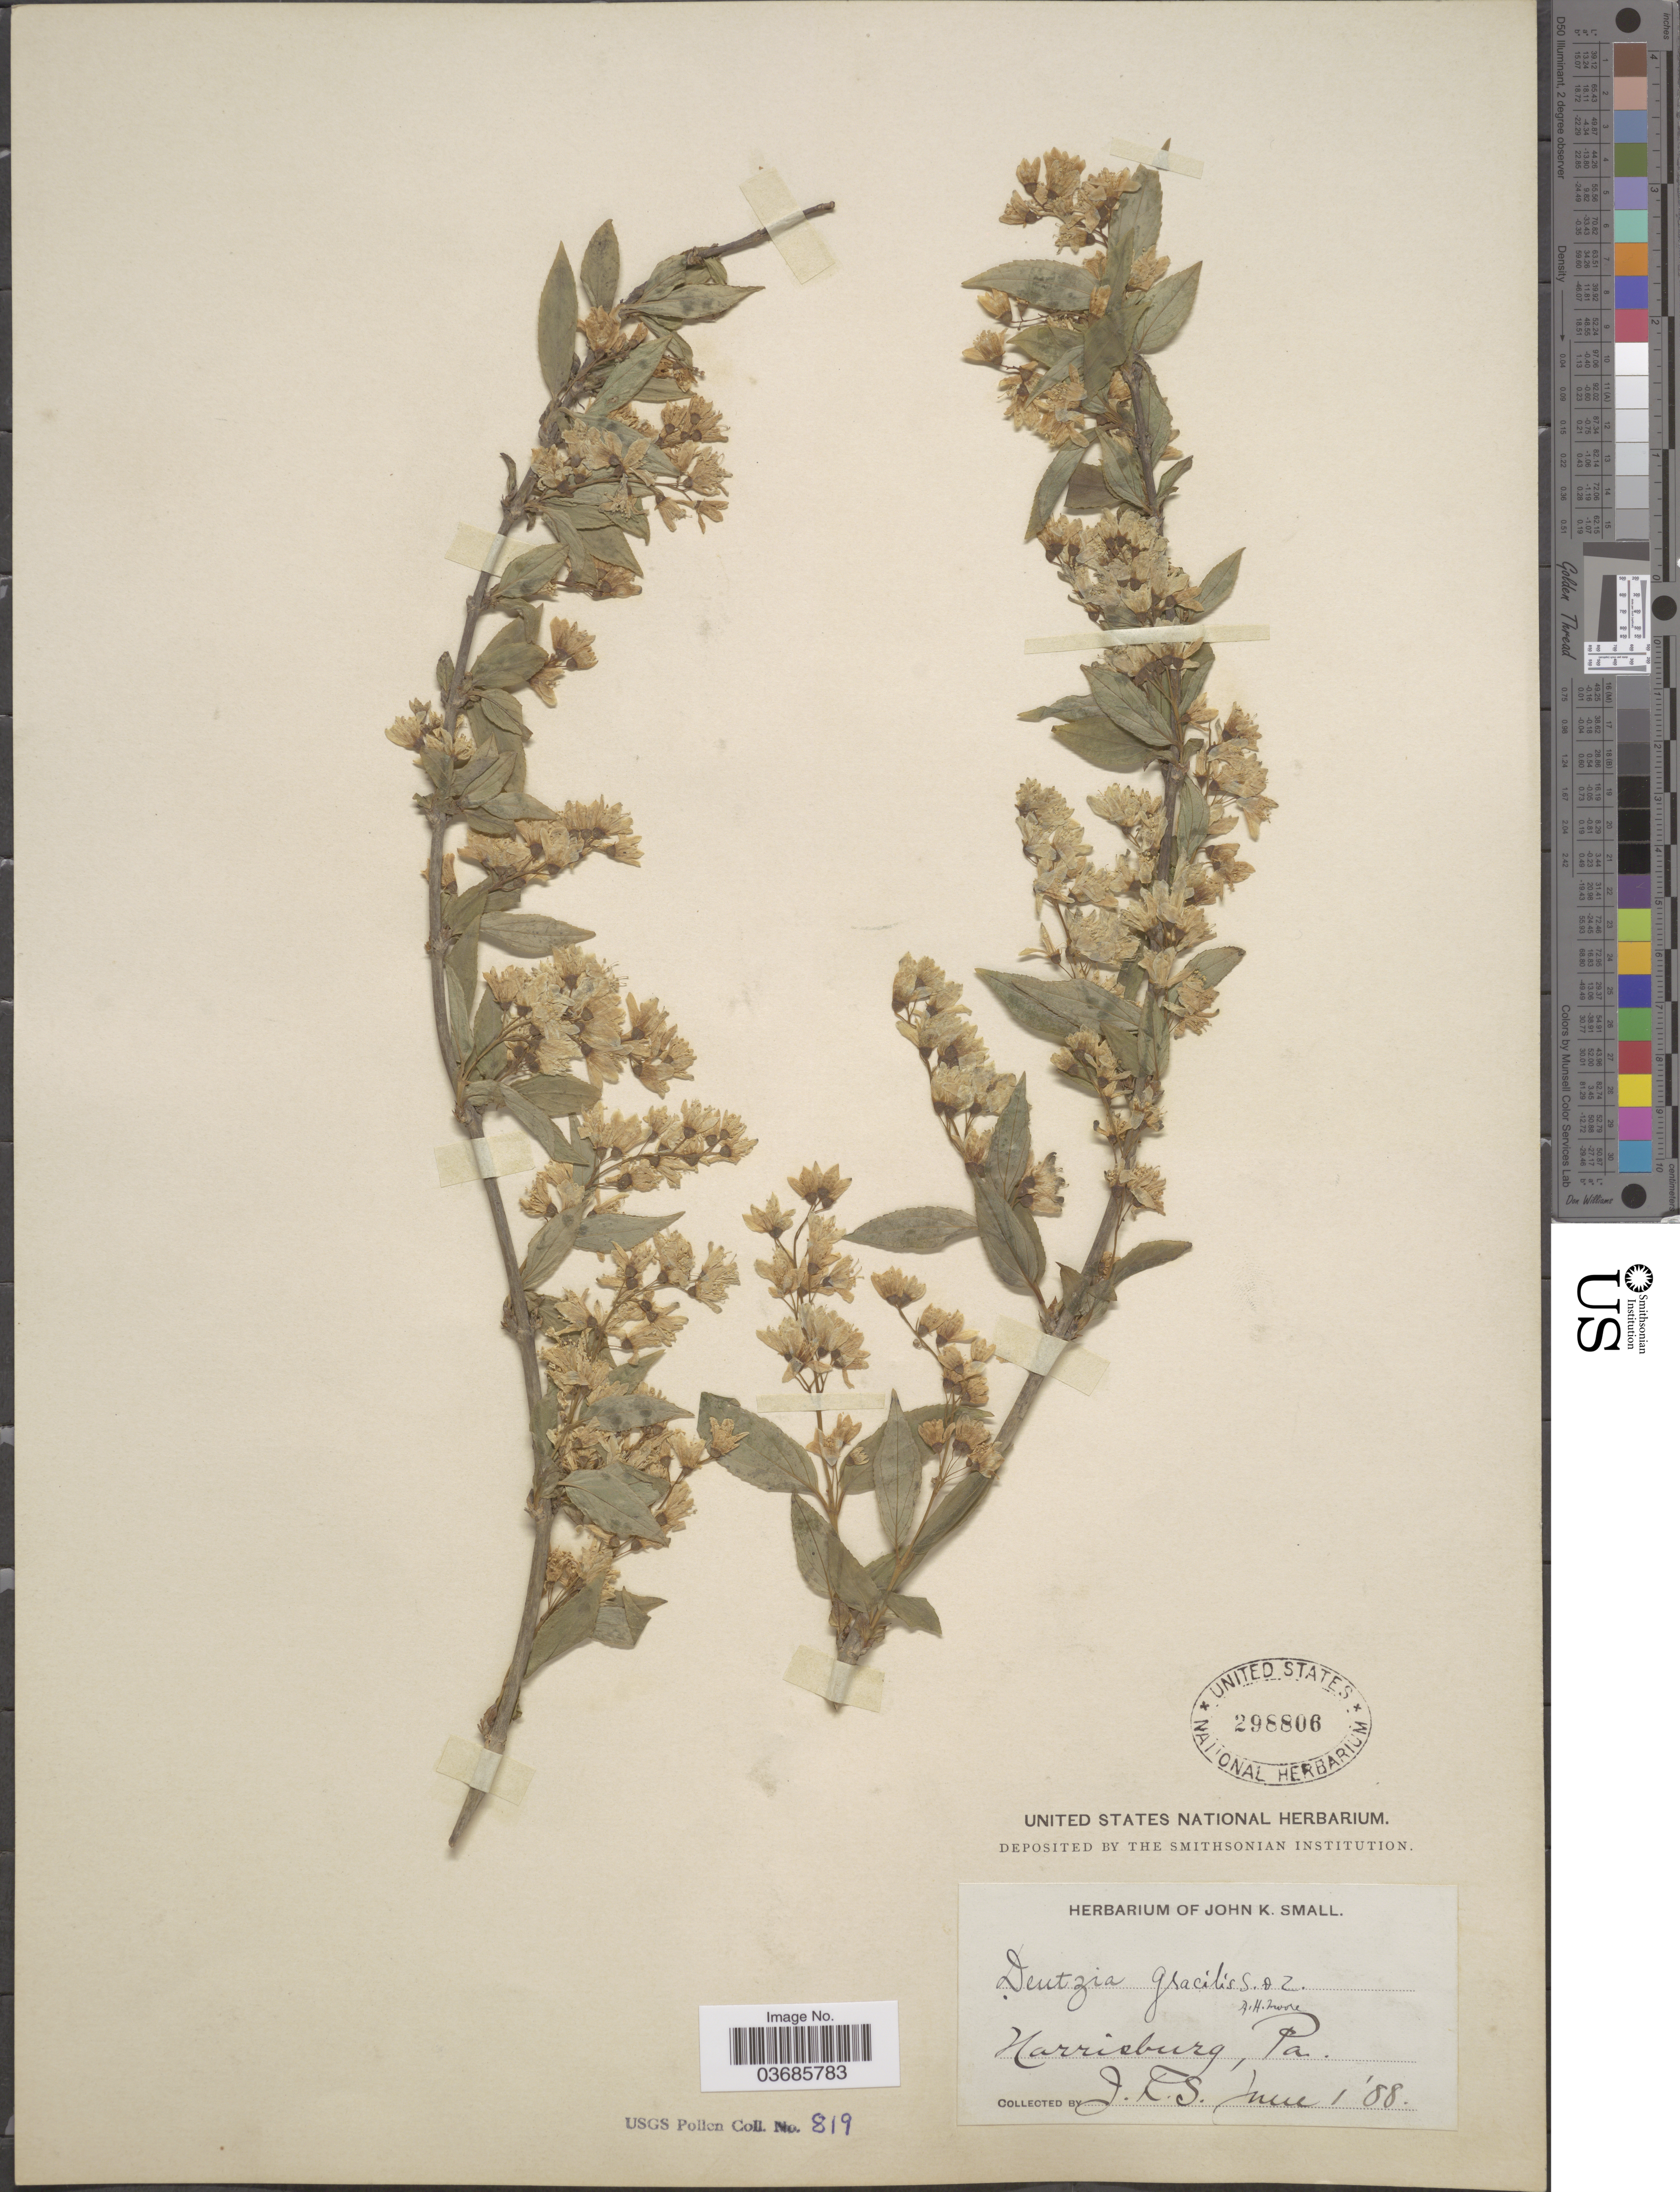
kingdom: Plantae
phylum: Tracheophyta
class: Magnoliopsida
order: Cornales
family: Hydrangeaceae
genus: Deutzia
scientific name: Deutzia gracilis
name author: Siebold & Zucc.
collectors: J. K. Small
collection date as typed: Transcribed d/m/y: 1/6/88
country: United States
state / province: Pennsylvania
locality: Harrisburg.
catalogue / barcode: US 298806